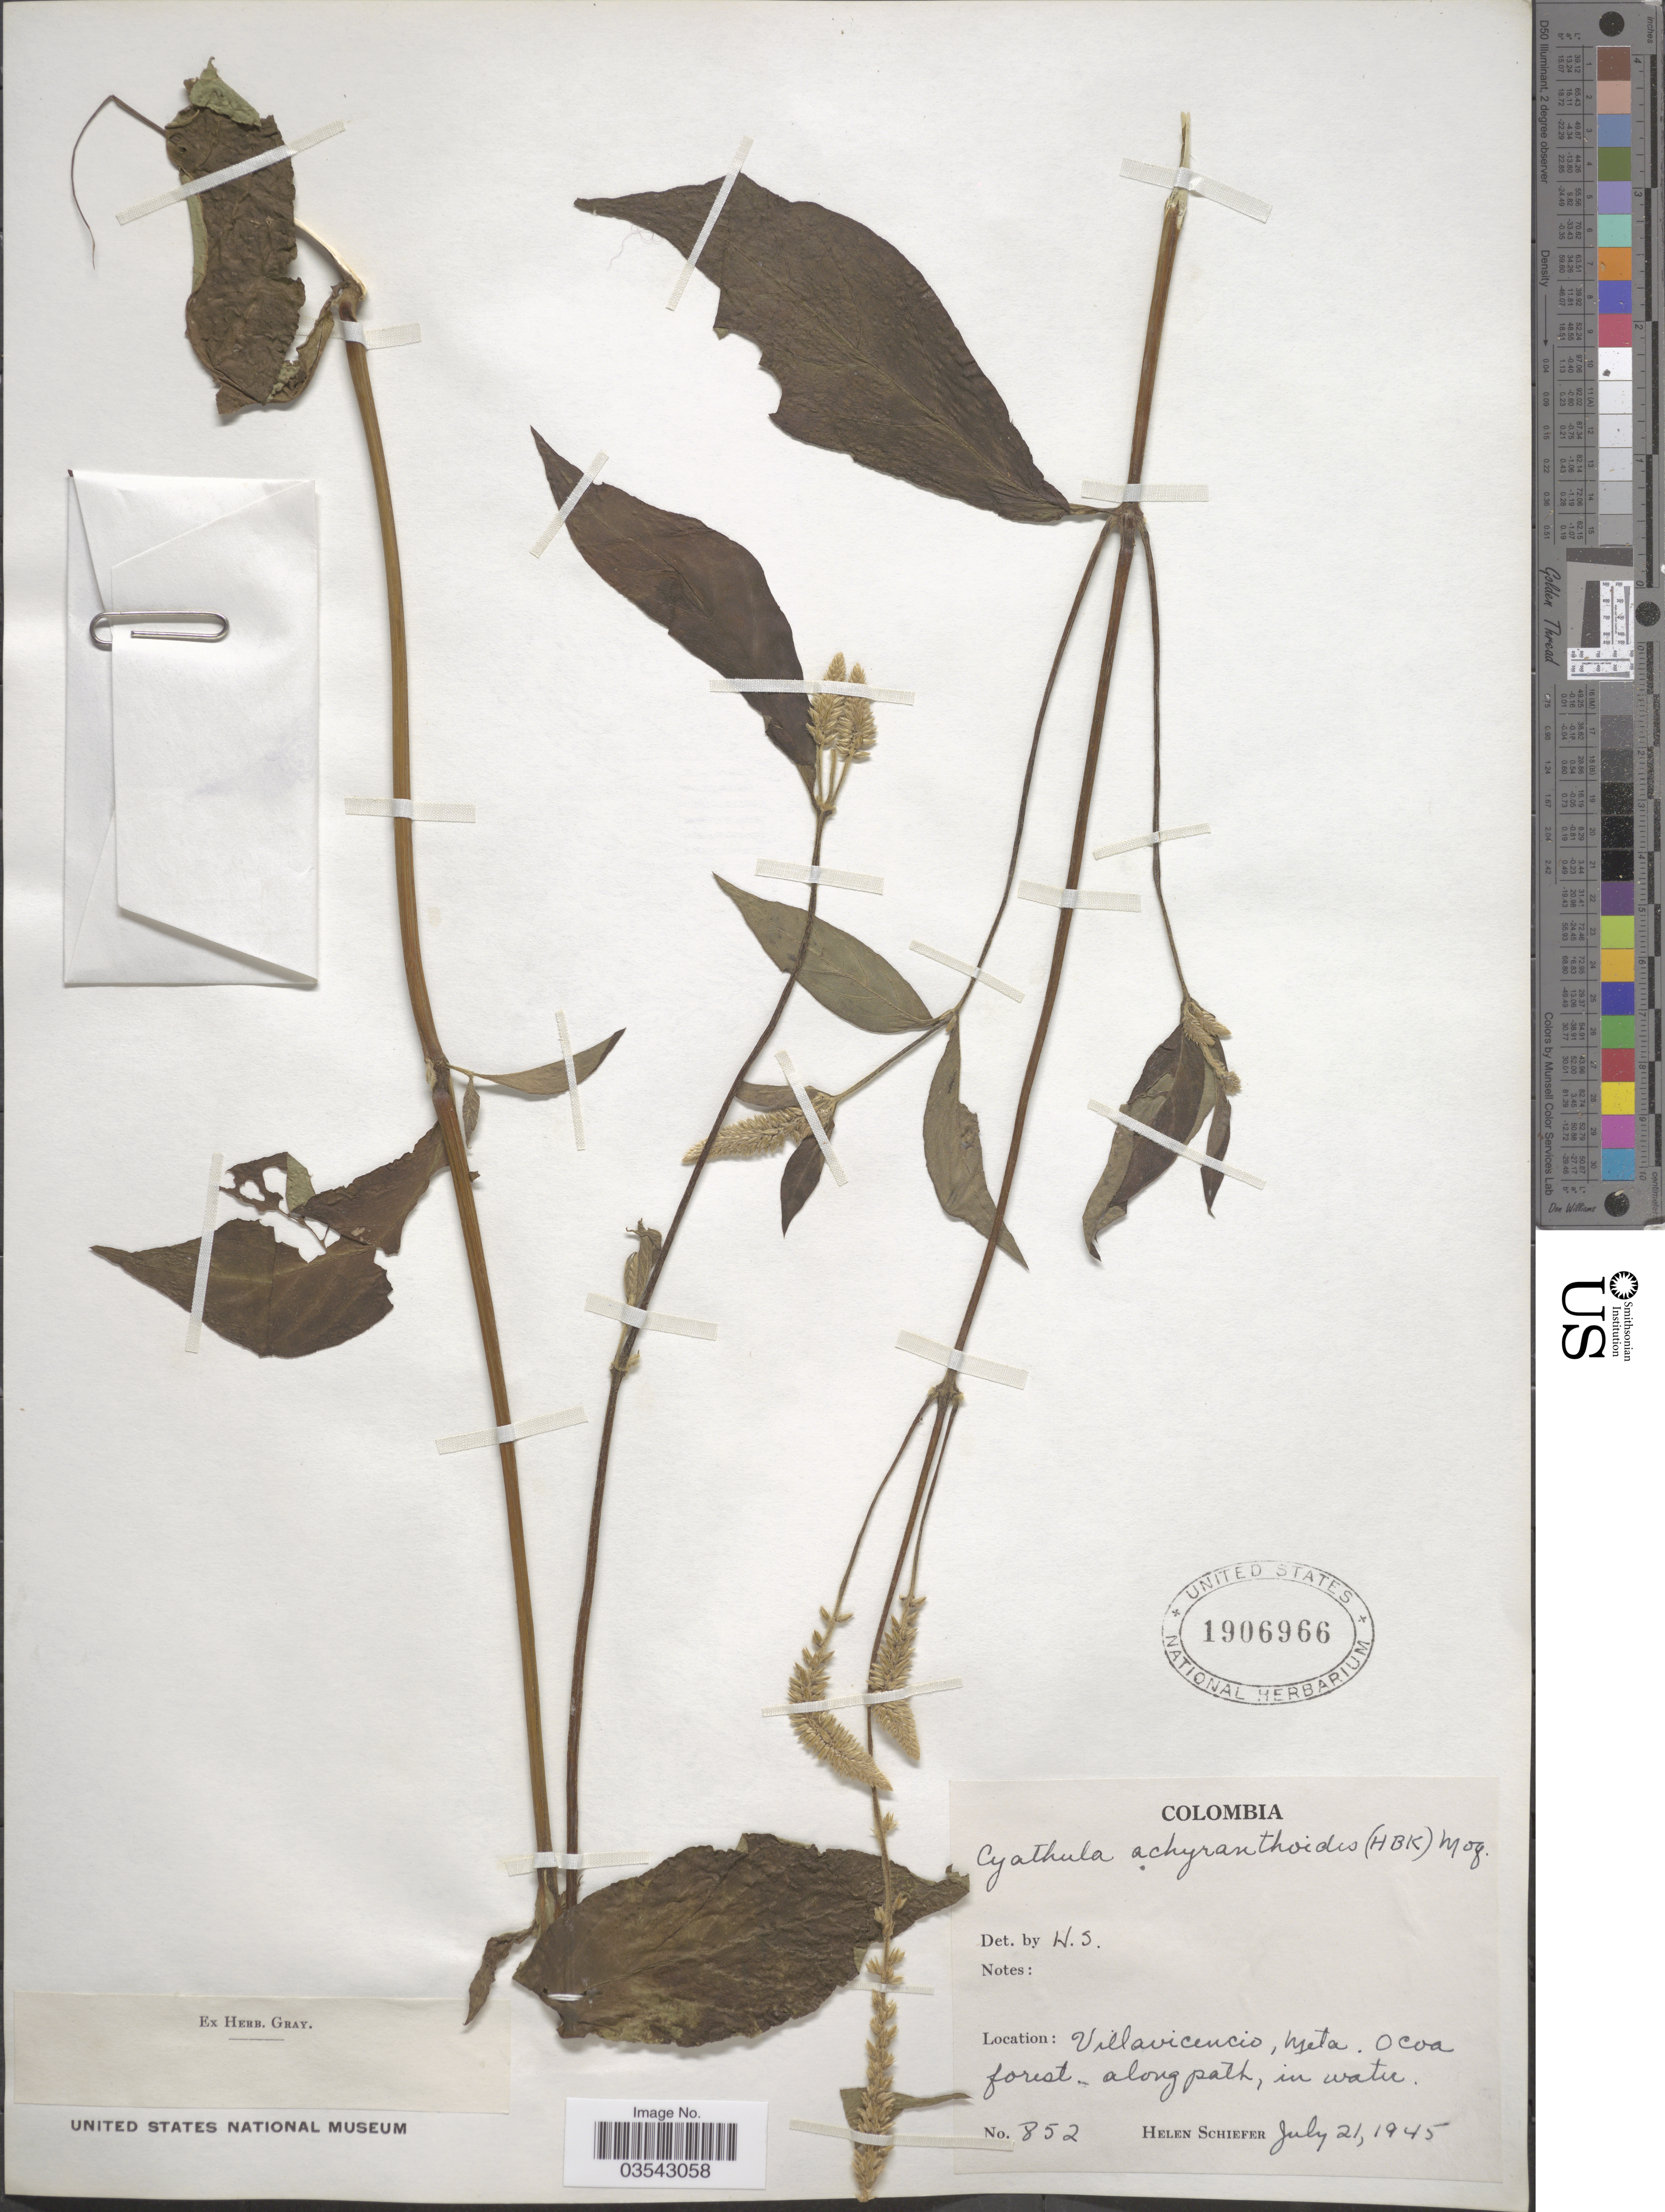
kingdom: Plantae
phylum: Tracheophyta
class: Magnoliopsida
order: Caryophyllales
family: Amaranthaceae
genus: Cyathula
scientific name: Cyathula achyranthoides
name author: (Kunth) Moq.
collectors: H. Schiefer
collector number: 852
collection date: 1945-07-21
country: Colombia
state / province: Meta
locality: Villavicencio.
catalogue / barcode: US 1906966